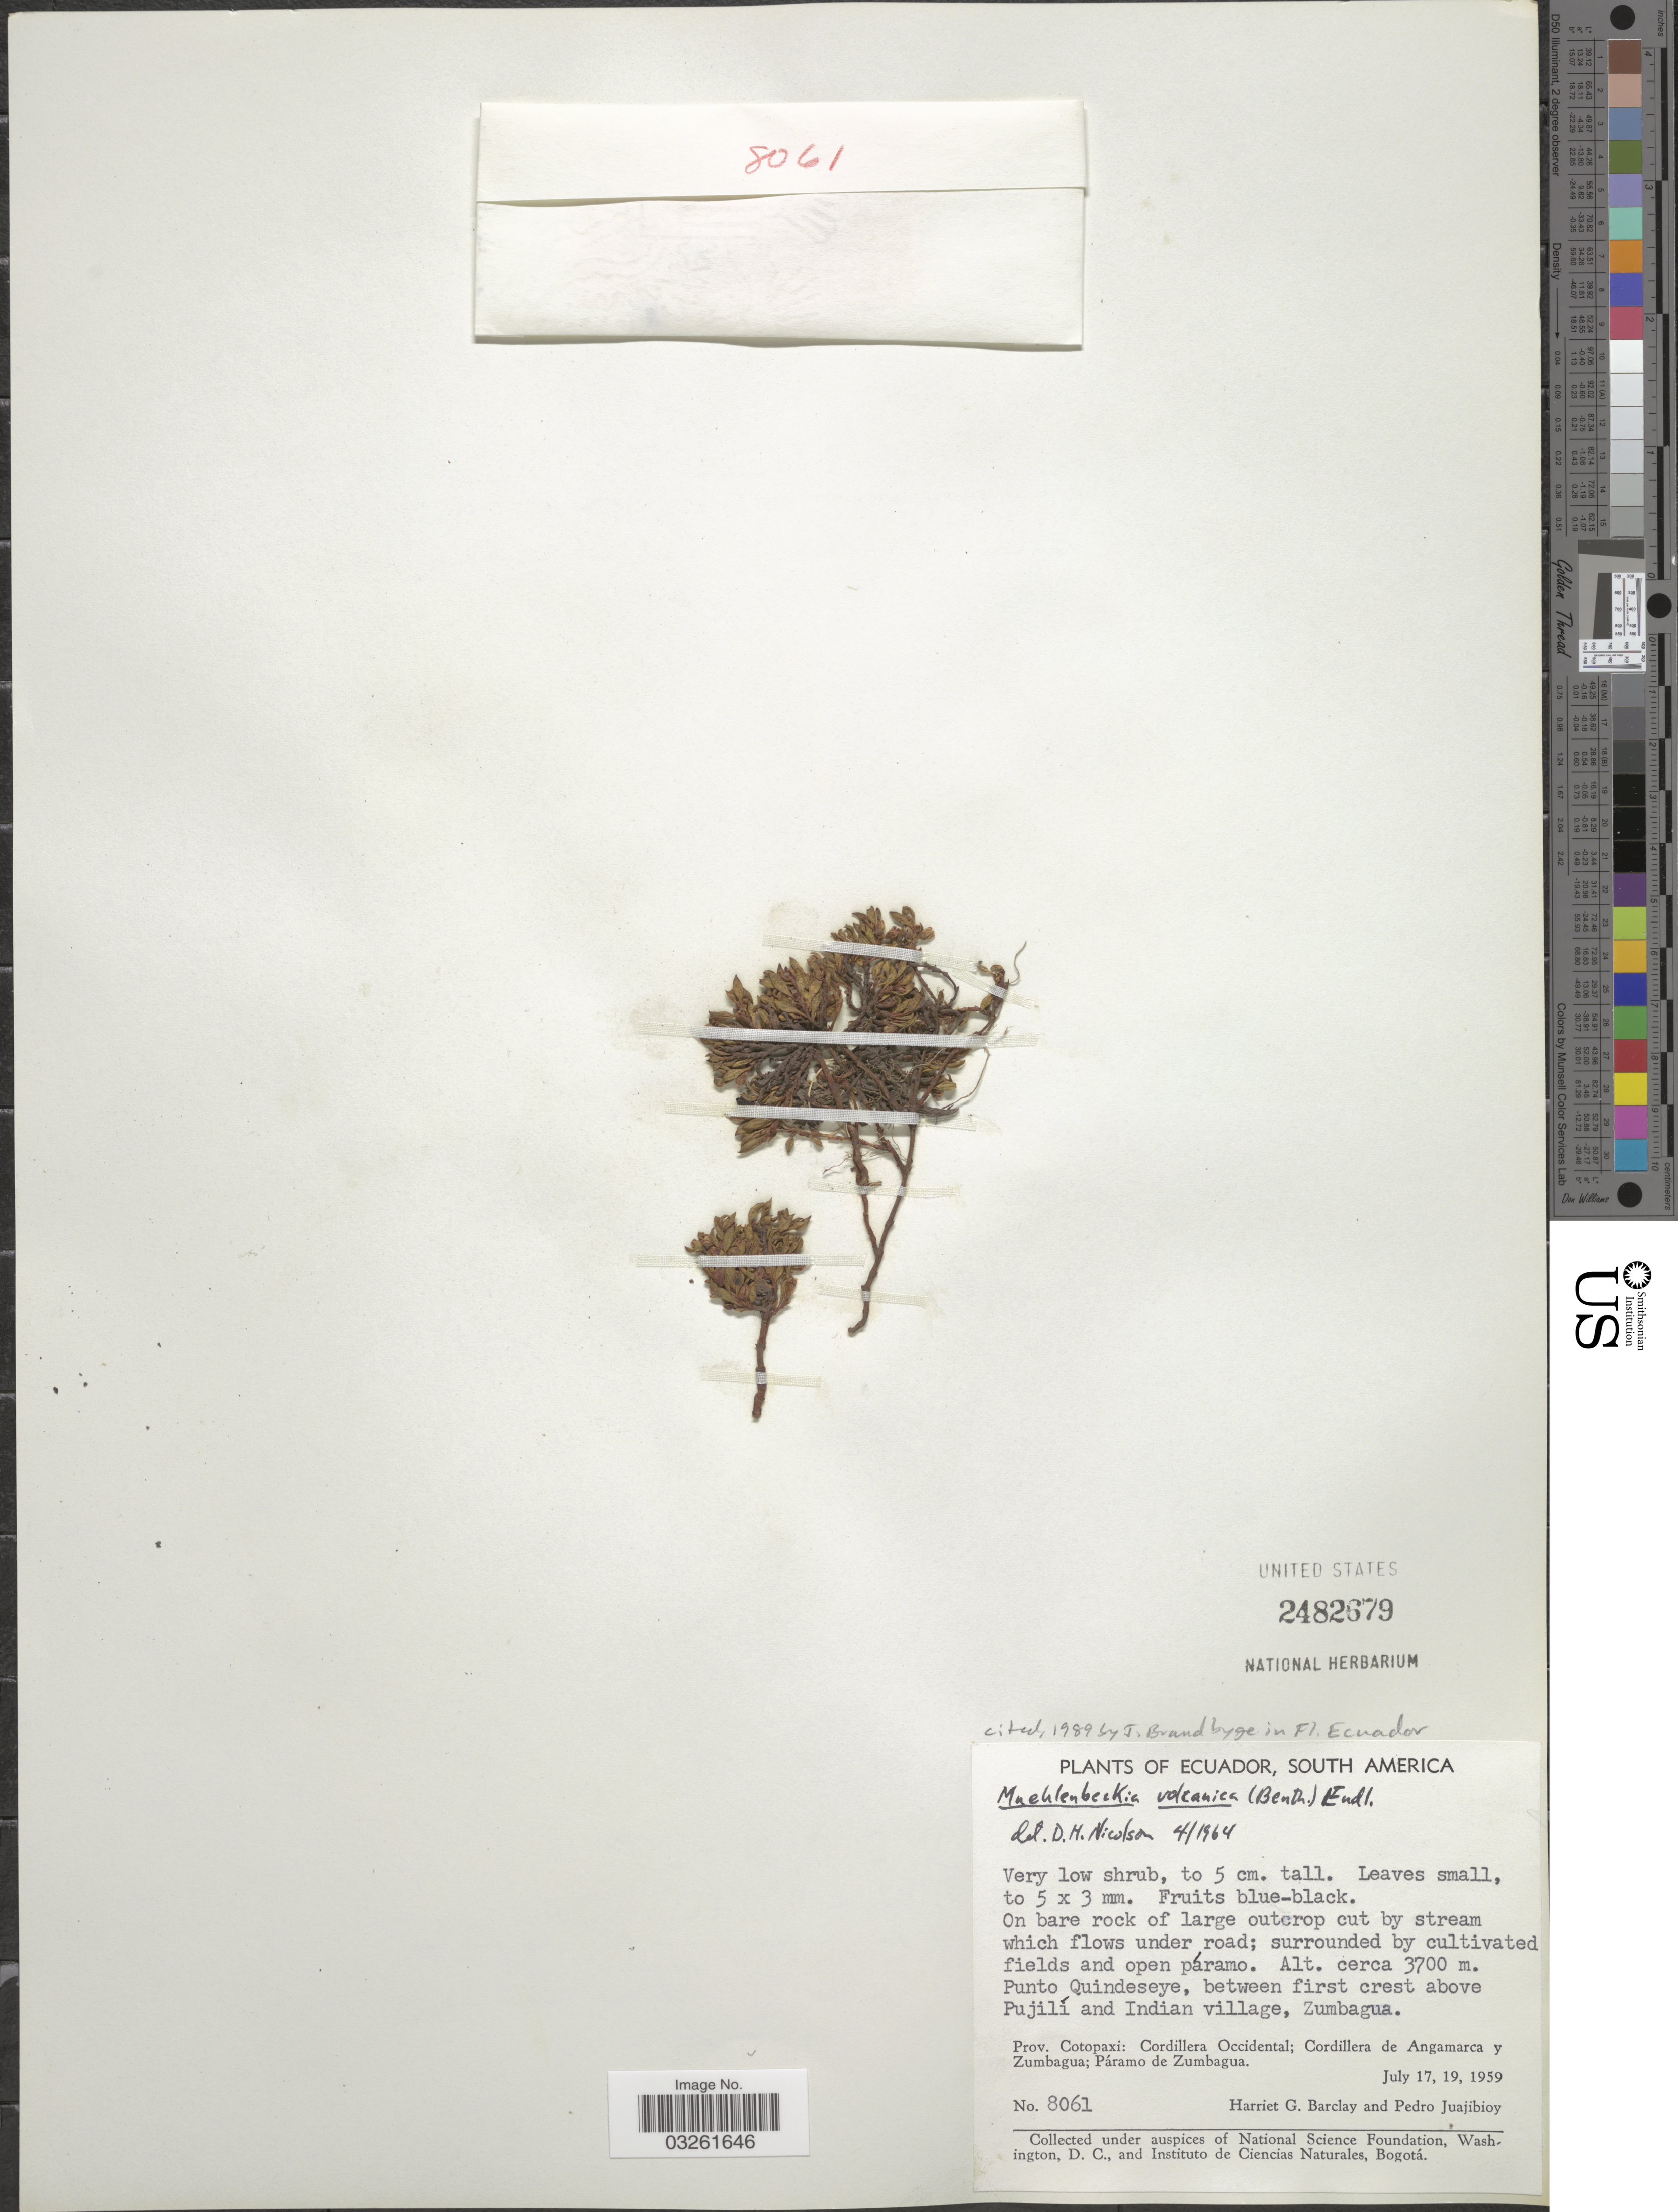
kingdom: Plantae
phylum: Tracheophyta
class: Magnoliopsida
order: Caryophyllales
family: Polygonaceae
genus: Muehlenbeckia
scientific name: Muehlenbeckia volcanica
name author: (Benth.) Endl.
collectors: H. G. Barclay & P. Juajibioy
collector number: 8061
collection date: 1959-07-17/1959-07-19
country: Ecuador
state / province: Cotopaxi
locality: Punto Quindeseye, between first crest above Pujilí and Indian Village, Zumbagua. Cordillera Occidental; Cordillera de Angamarca y Zumbagua; Páramo de Zumbagua.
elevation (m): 3700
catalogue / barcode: US 2482679